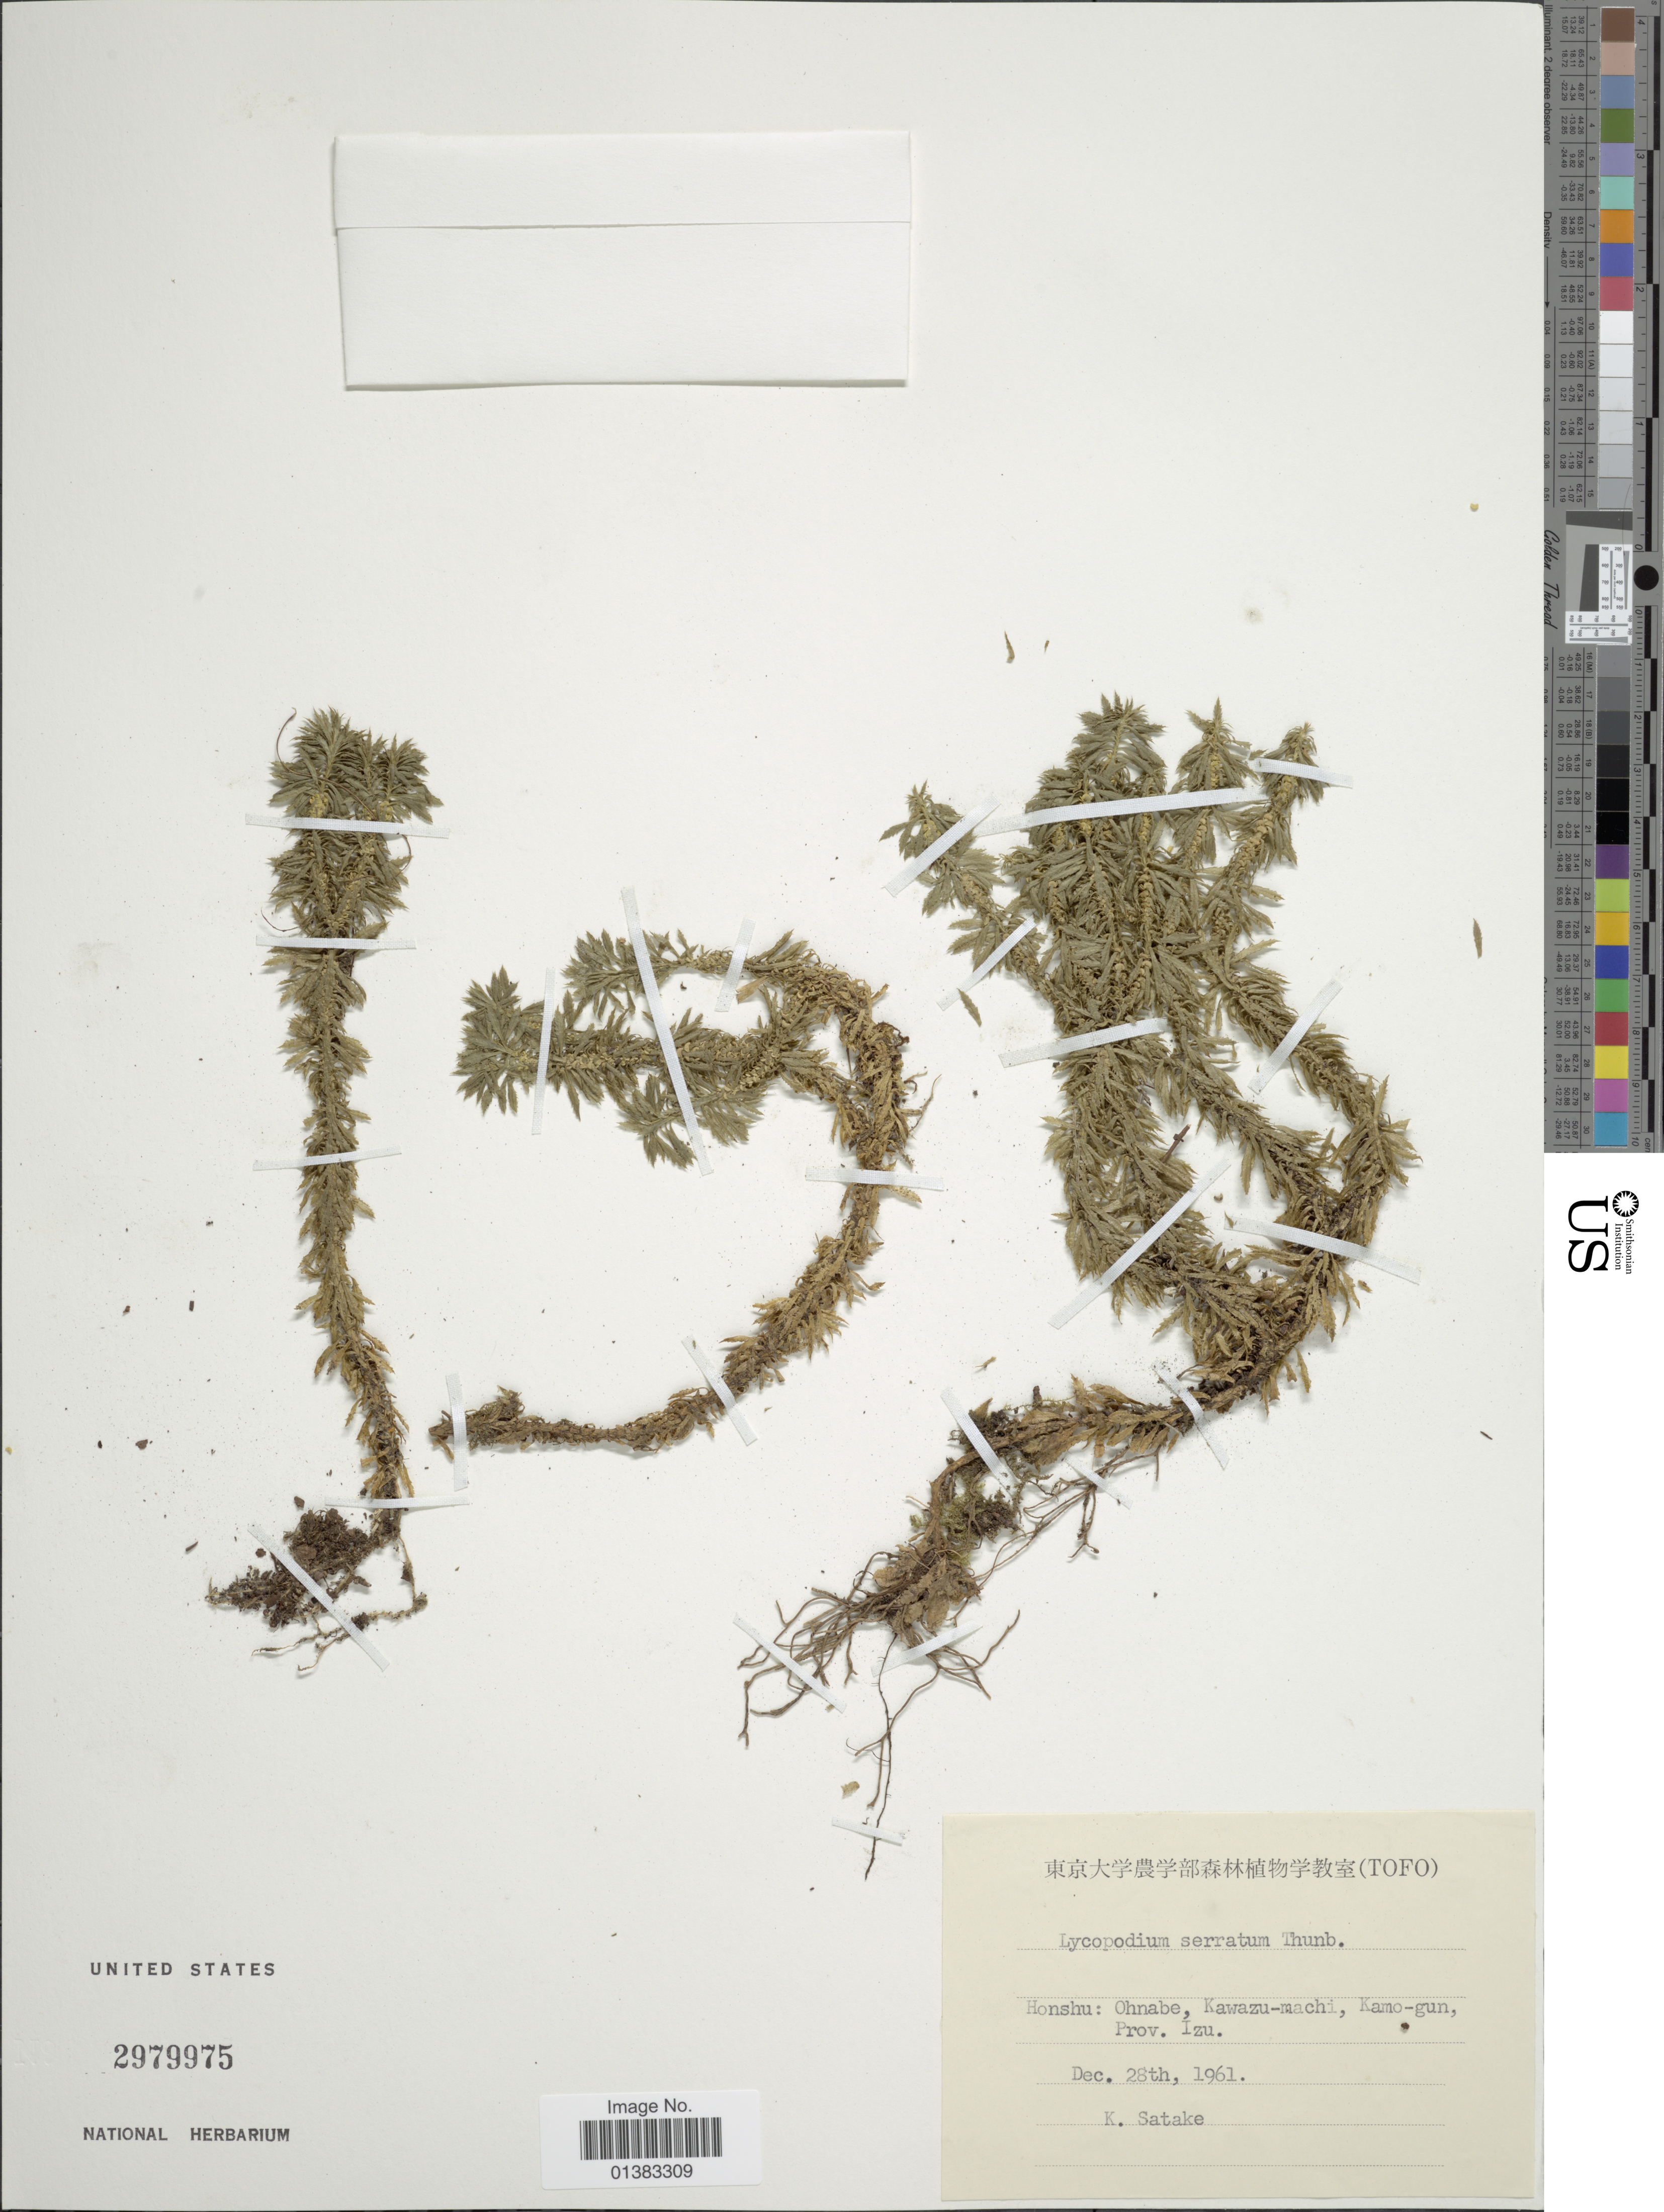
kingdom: Plantae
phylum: Tracheophyta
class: Lycopodiopsida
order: Lycopodiales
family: Lycopodiaceae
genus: Huperzia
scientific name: Huperzia serrata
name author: (Thunb.) Trevis.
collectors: K. Satake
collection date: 1961-12-28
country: Japan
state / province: Sizuoka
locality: Honshu: Ohnabe, Kawazu-machi, Kamo-gun, Prov. Izu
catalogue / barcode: US 2979975